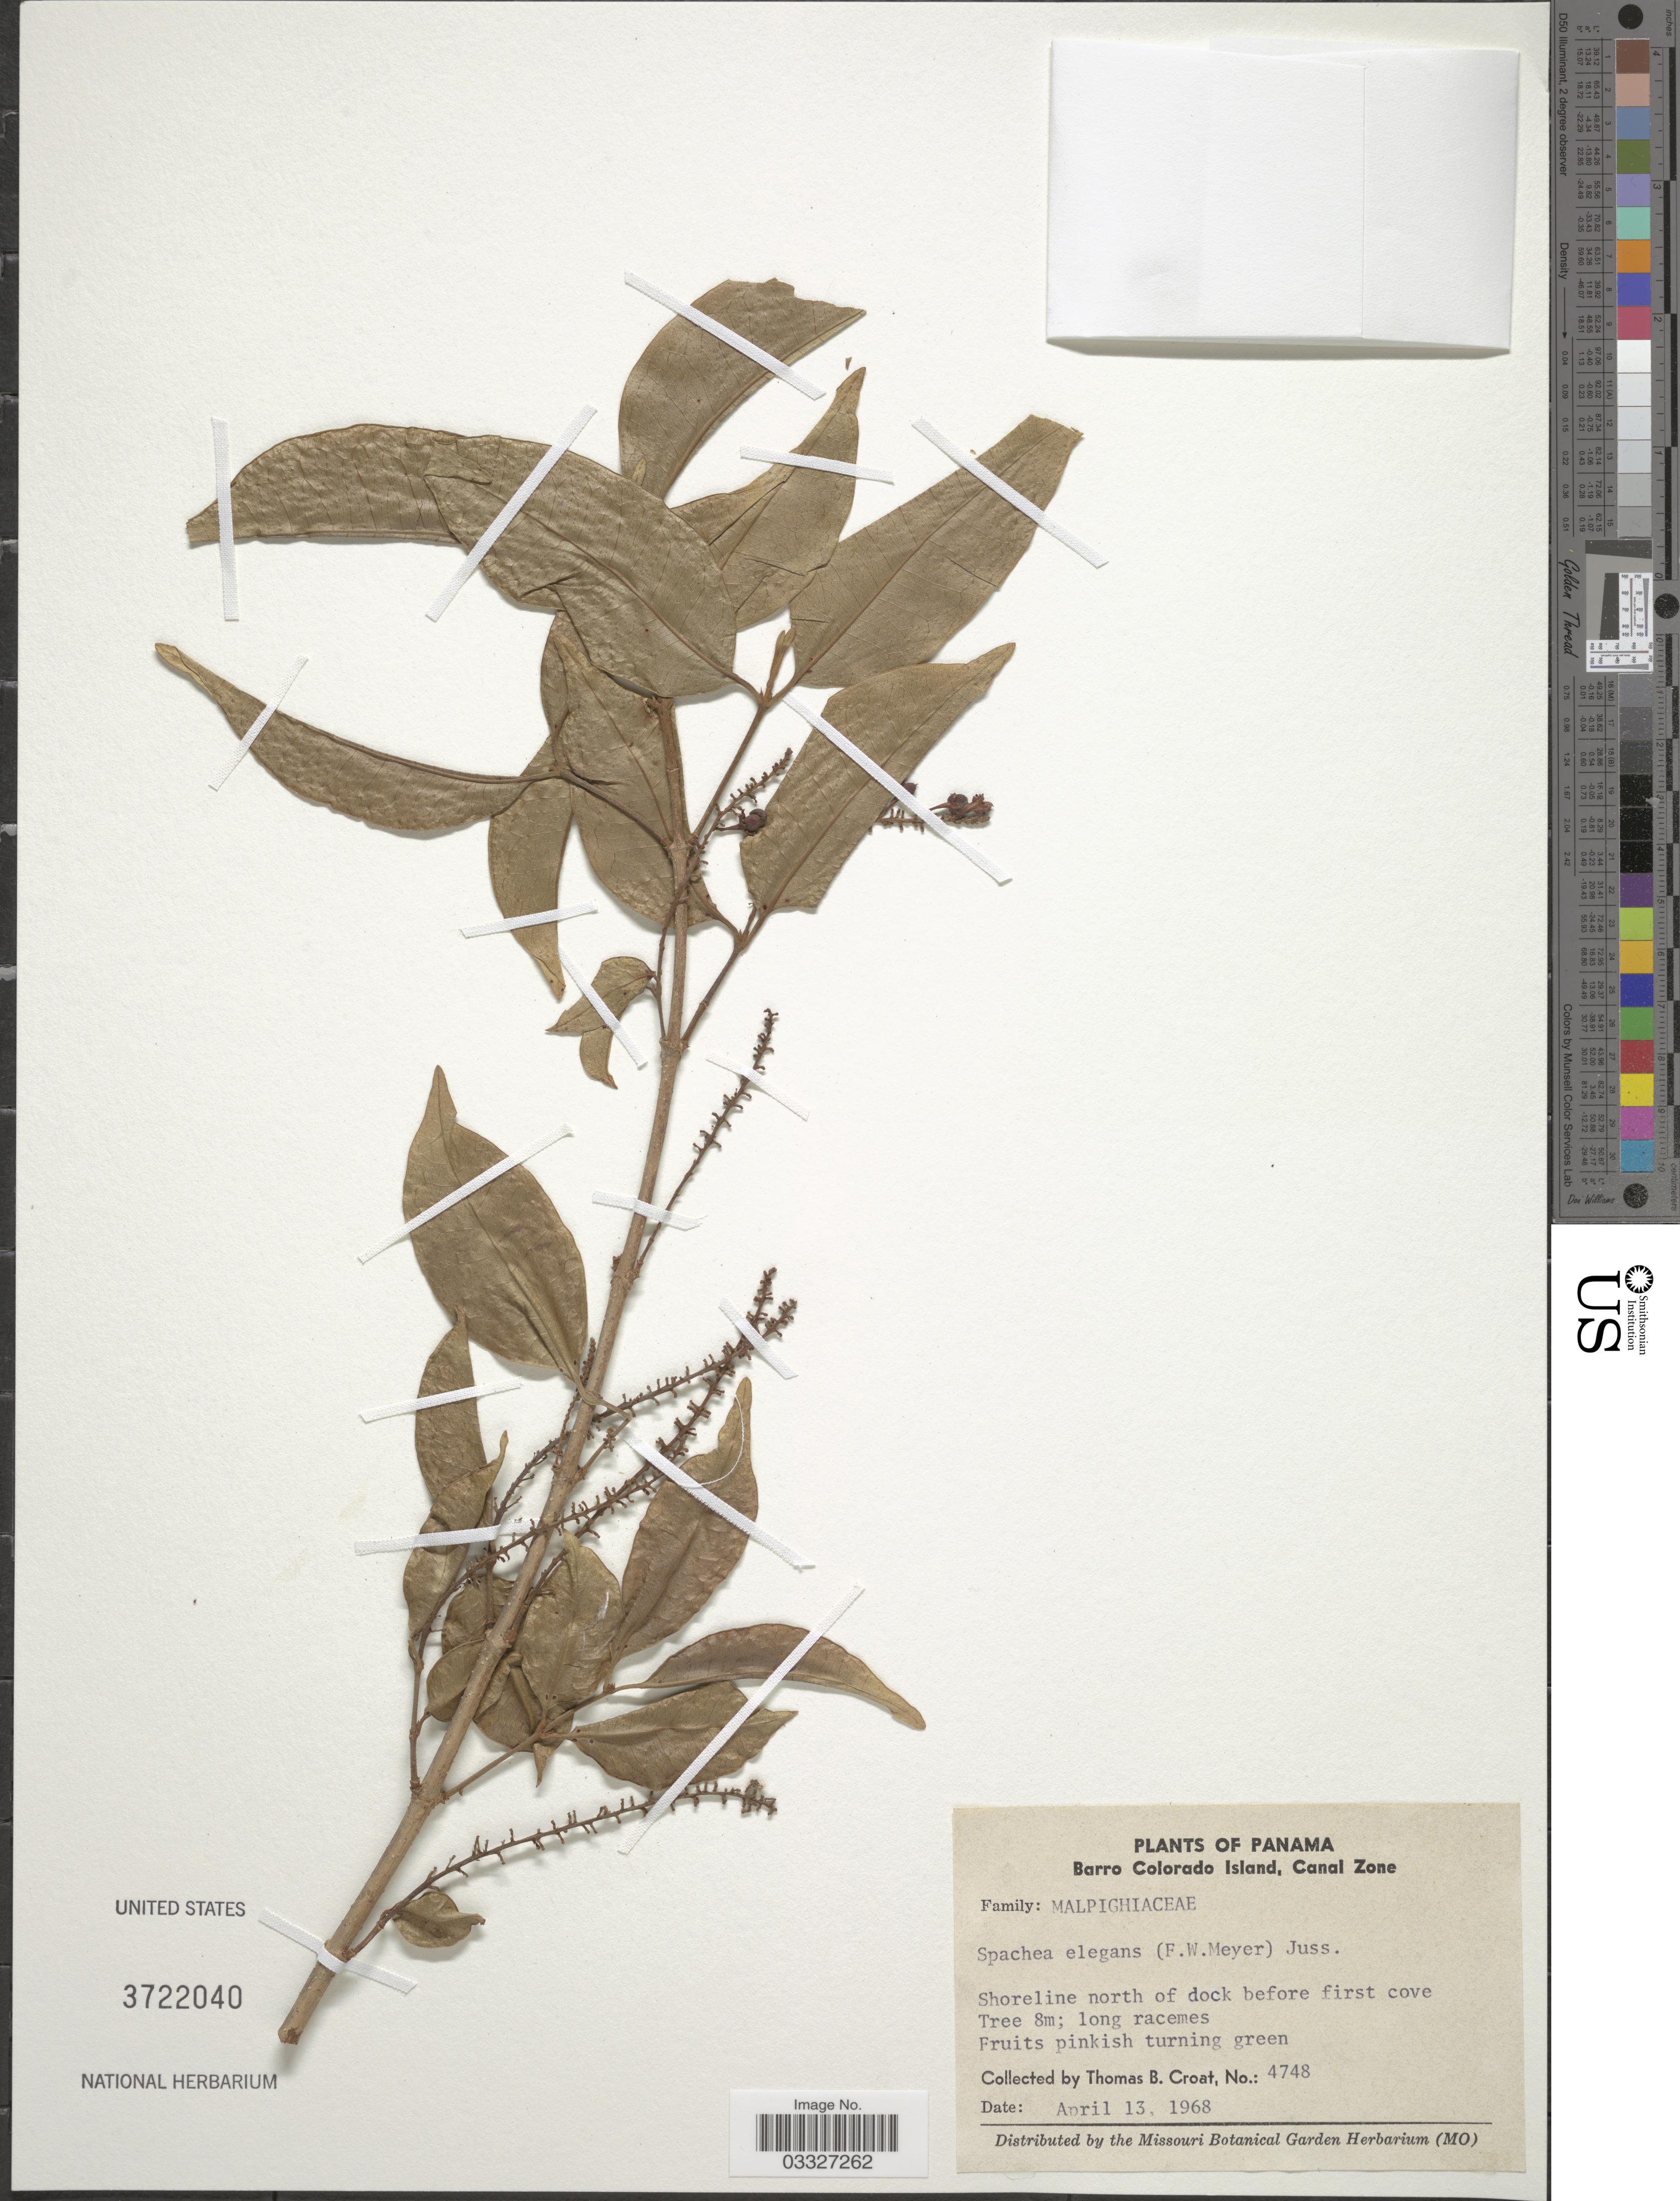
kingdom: Plantae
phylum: Tracheophyta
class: Magnoliopsida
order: Malpighiales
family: Malpighiaceae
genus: Spachea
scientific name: Spachea correae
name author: Cuatrec. & Croat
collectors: T. B. Croat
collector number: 4748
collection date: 1968-04-13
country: Panama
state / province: Panamá Oeste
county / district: Canal Zone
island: Barro Colorado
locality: Barro Colorado Island, Canal Zone. Shoreline north of dock before first cove.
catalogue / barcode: US 3722040